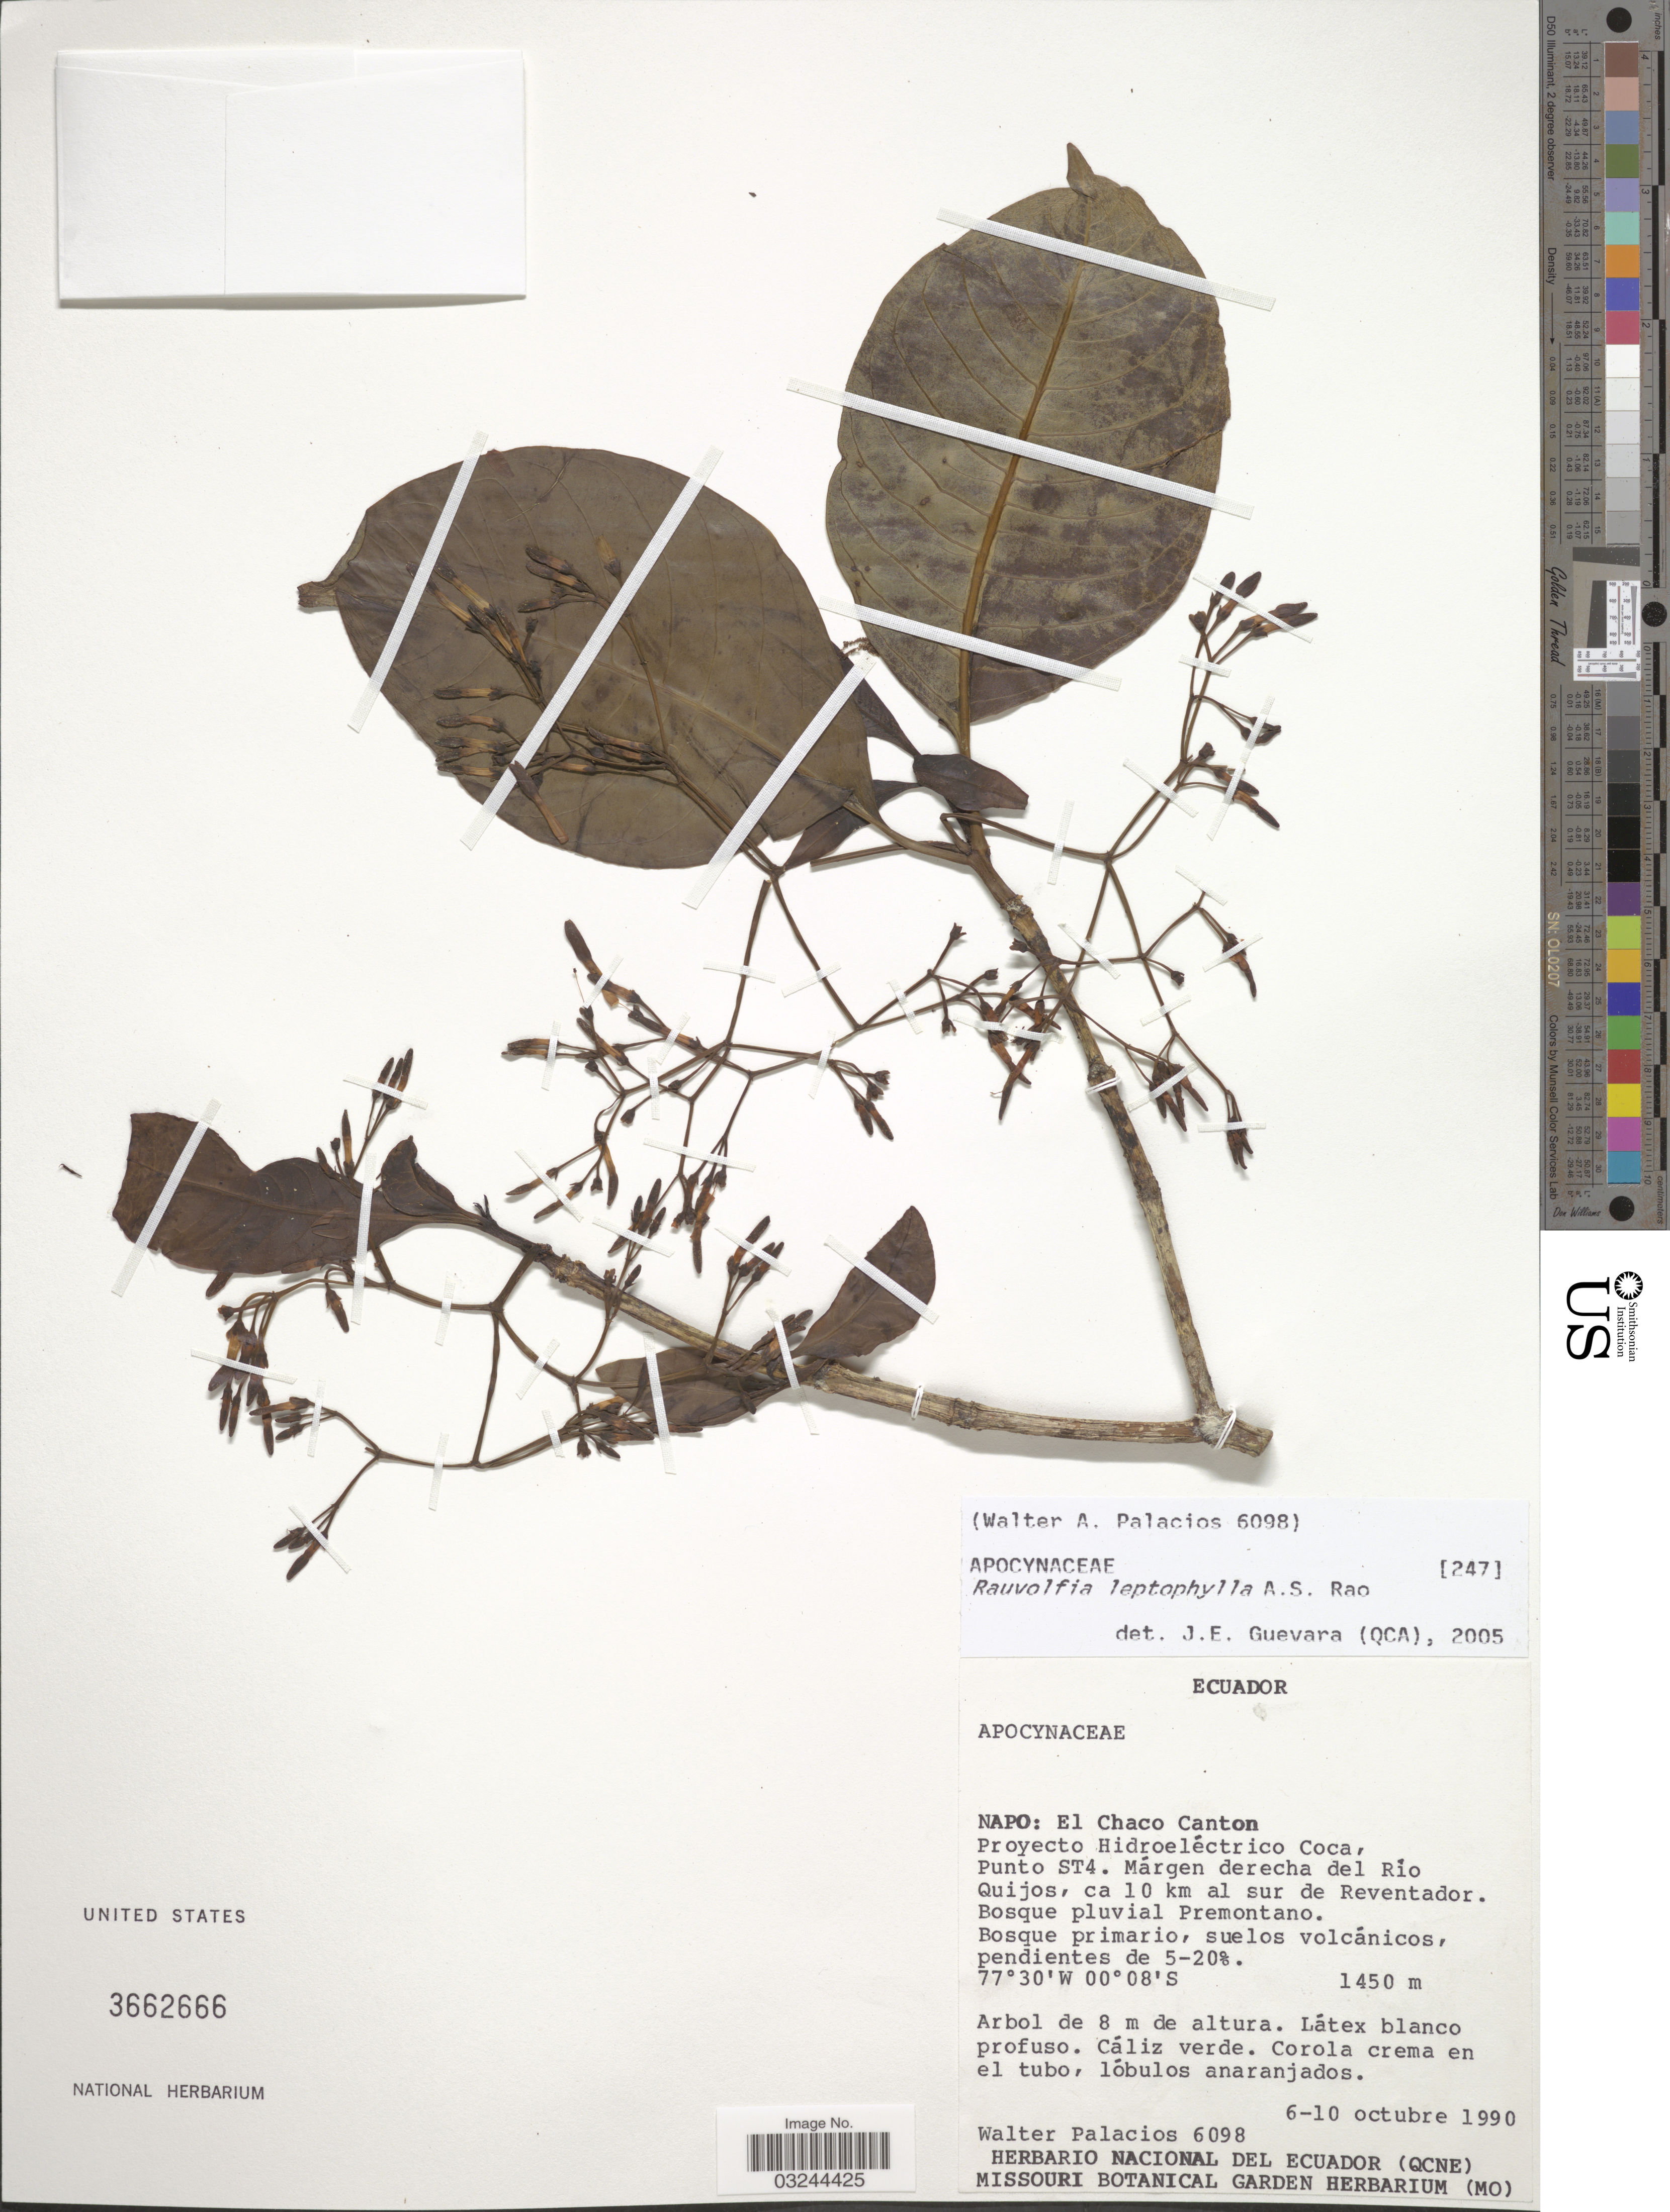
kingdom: Plantae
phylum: Tracheophyta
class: Magnoliopsida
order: Gentianales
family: Apocynaceae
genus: Rauvolfia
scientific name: Rauvolfia leptophylla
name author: A.S. Rao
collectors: W. Palacios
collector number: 6098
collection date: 1990-10-06/1990-10-10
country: Ecuador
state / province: Napo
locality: El Chaco Canton, Proyecto Hidroeléctrico Coca, Punto ST4. Márgen derecha del Rio Quijos, ca 10 km al sur de Reventador. Bosque pluvial Premontano.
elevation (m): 1450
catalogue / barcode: US 3662666